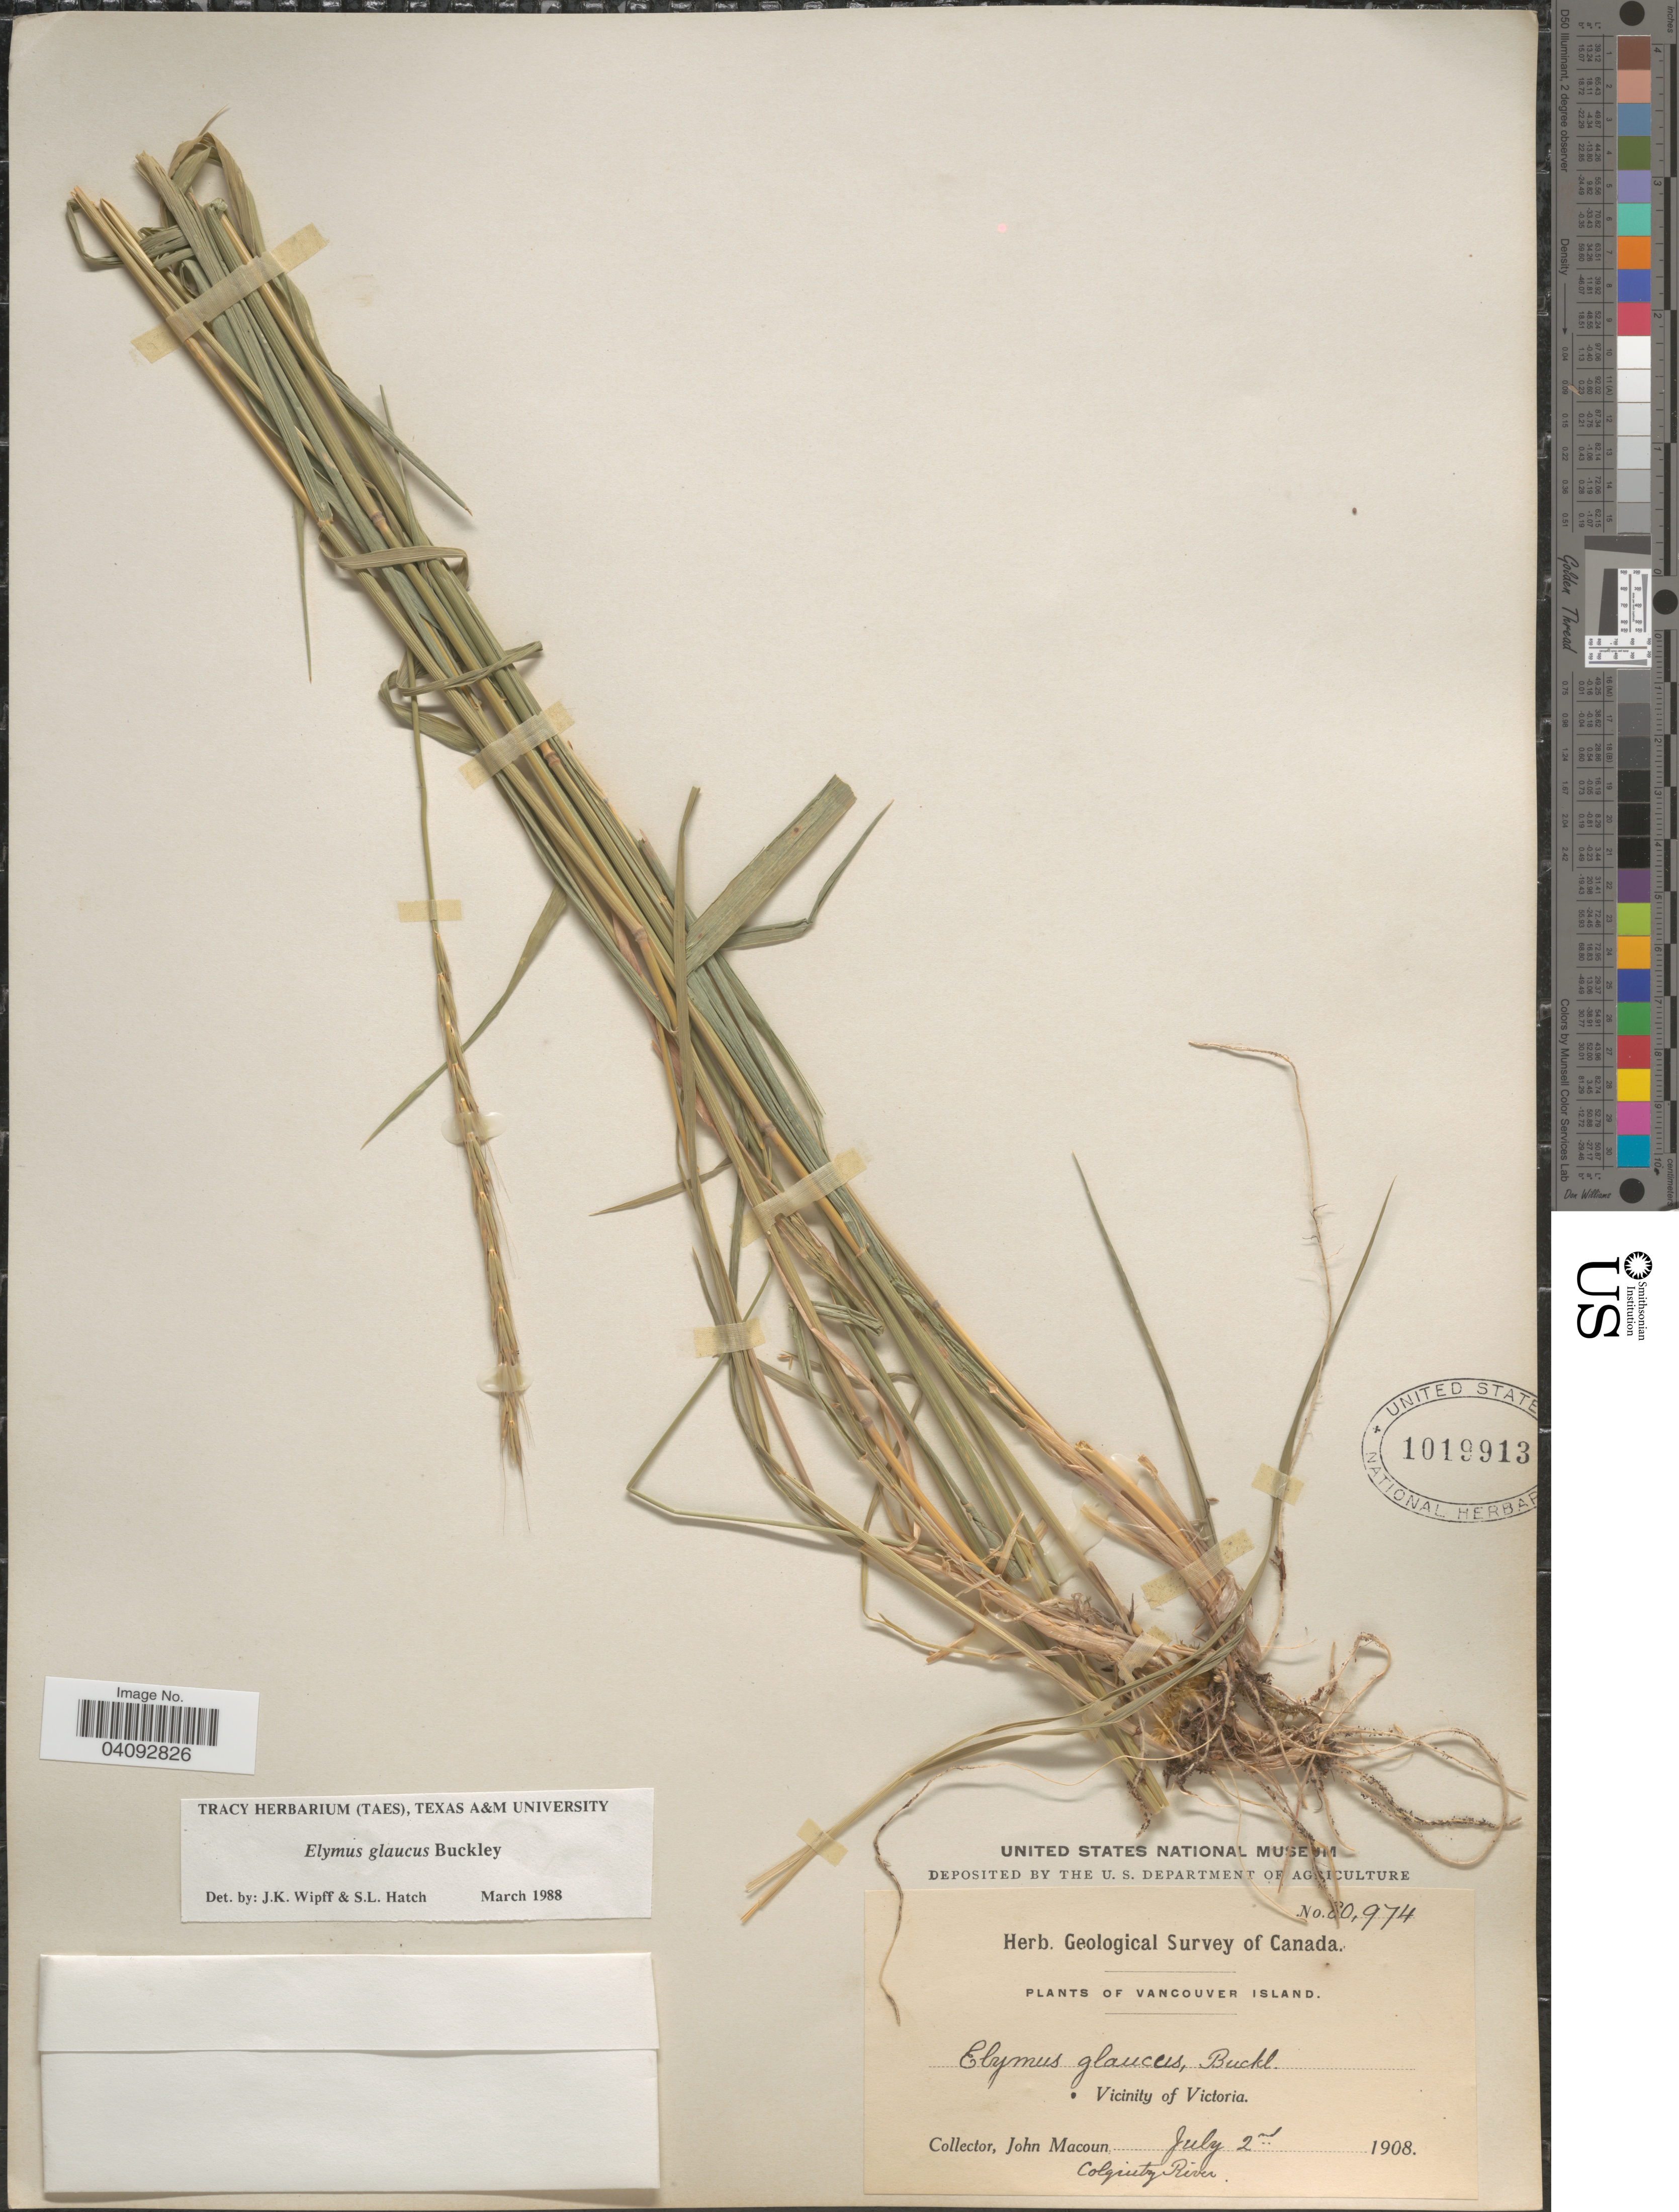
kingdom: Plantae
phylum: Tracheophyta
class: Liliopsida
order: Poales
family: Poaceae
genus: Elymus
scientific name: Elymus glaucus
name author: Buckley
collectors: J. Macoun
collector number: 80974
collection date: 1908-07-02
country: Canada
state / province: British Columbia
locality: Geological Survey of Canada. Vancouver Island. Vicinity of Victoria. Colquitz River.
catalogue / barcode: US 1019913